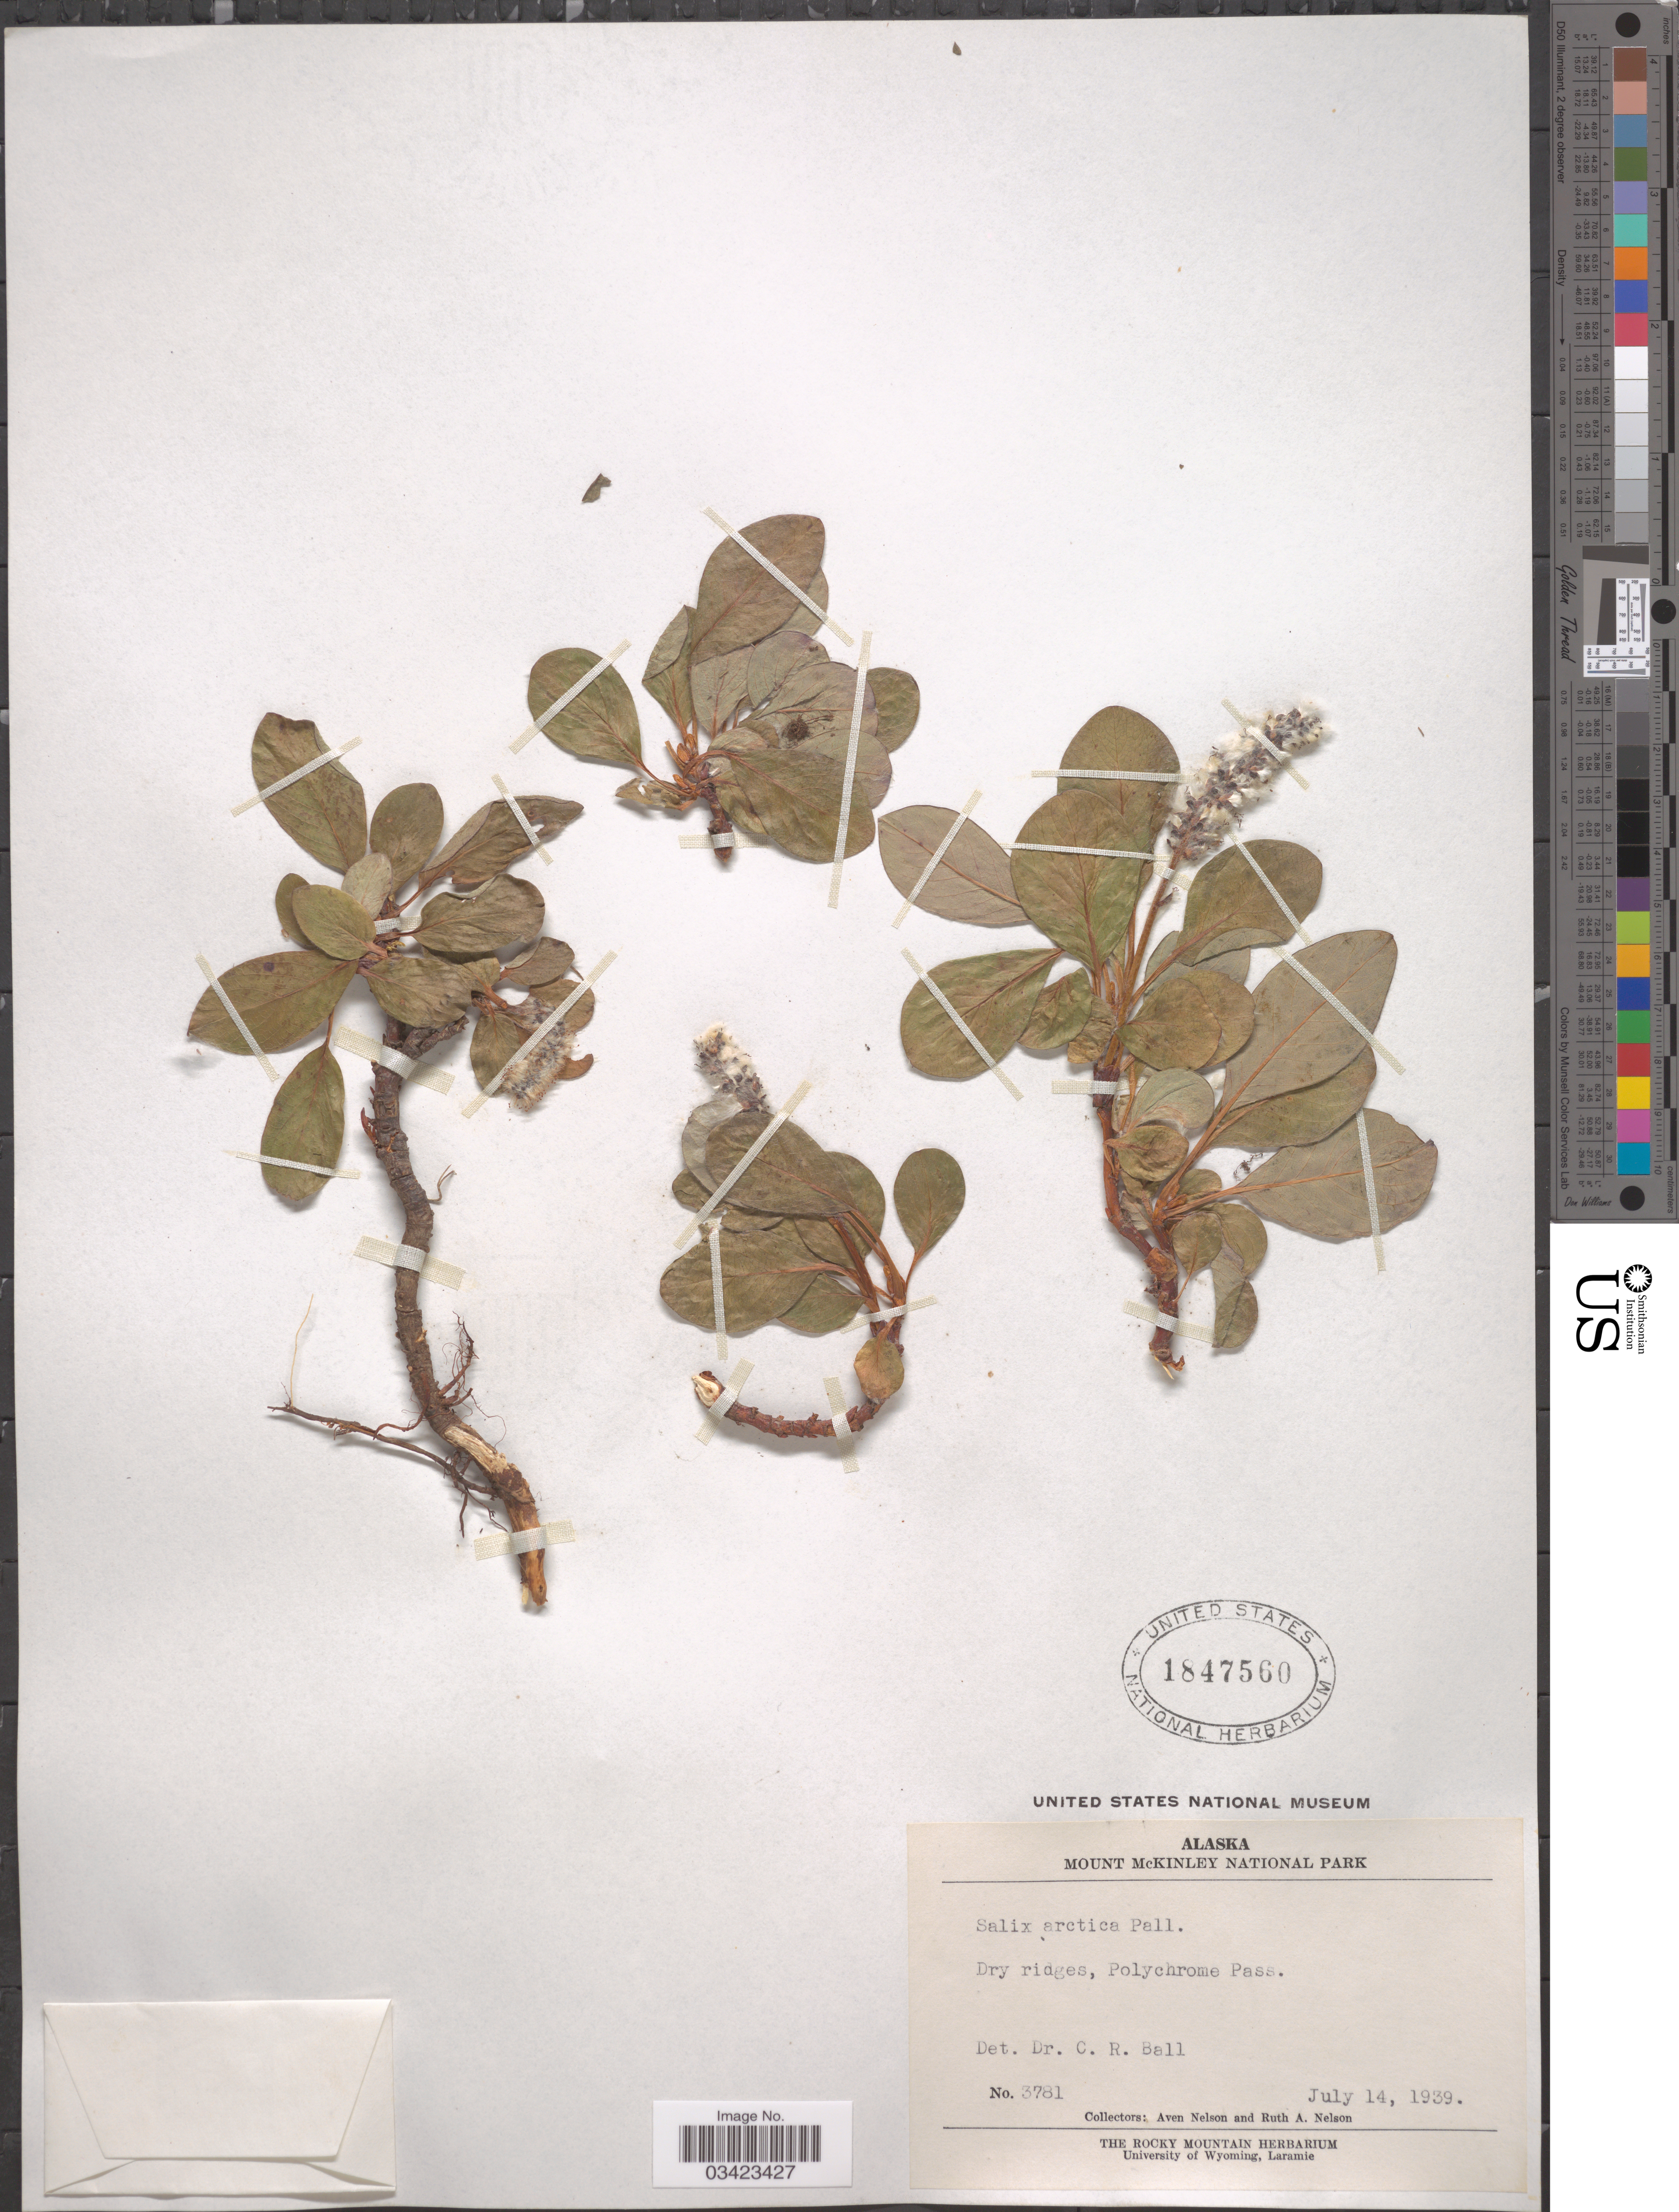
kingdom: Plantae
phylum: Tracheophyta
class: Magnoliopsida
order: Malpighiales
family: Salicaceae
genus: Salix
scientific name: Salix arctica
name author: Pall.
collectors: A. Nelson & R. A. Nelson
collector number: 3781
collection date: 1939-07-14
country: United States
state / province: Alaska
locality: Mount McKinley National Park. Polychrome Pass.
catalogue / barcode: US 1847560